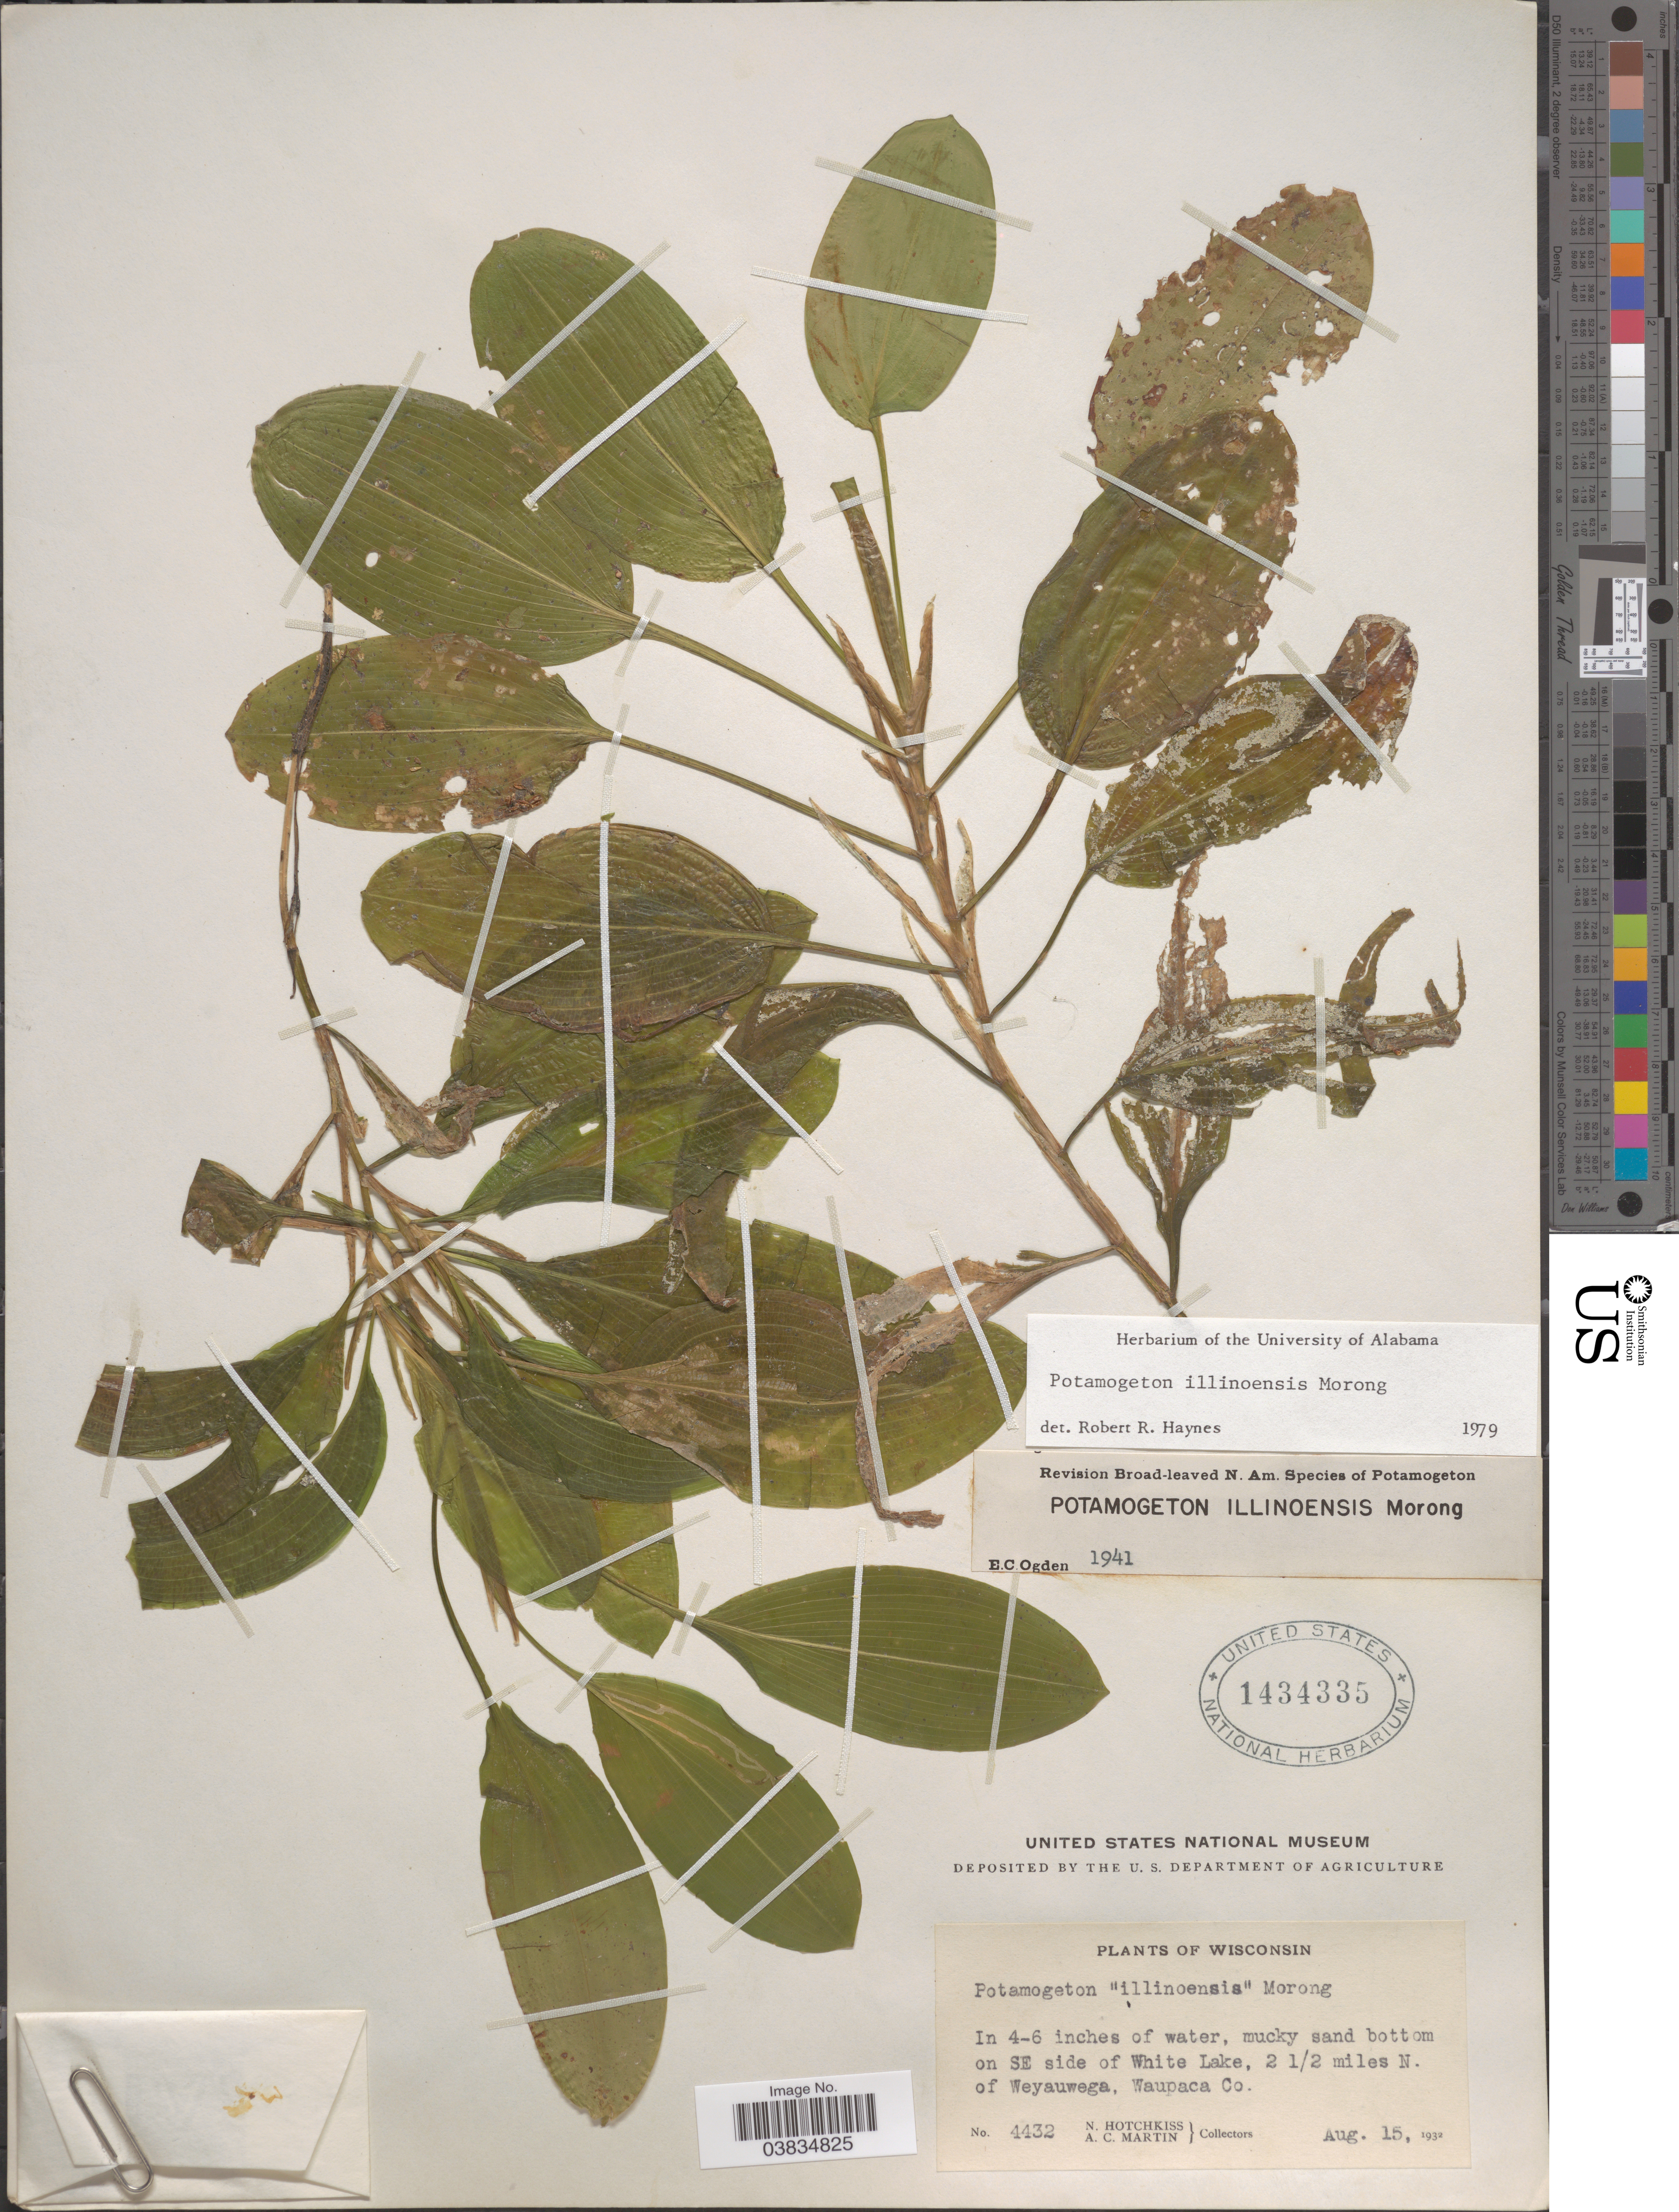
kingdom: Plantae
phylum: Tracheophyta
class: Liliopsida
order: Alismatales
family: Potamogetonaceae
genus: Potamogeton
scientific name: Potamogeton illinoensis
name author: Morong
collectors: N. Hotchkiss & A. C. Martin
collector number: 4432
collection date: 1932-08-15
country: United States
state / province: Wisconsin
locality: Mucky sand bottom on SE side of White Lake, 2½ miles N. of Weyauwega,Waupaca Co.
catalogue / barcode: US 1434335